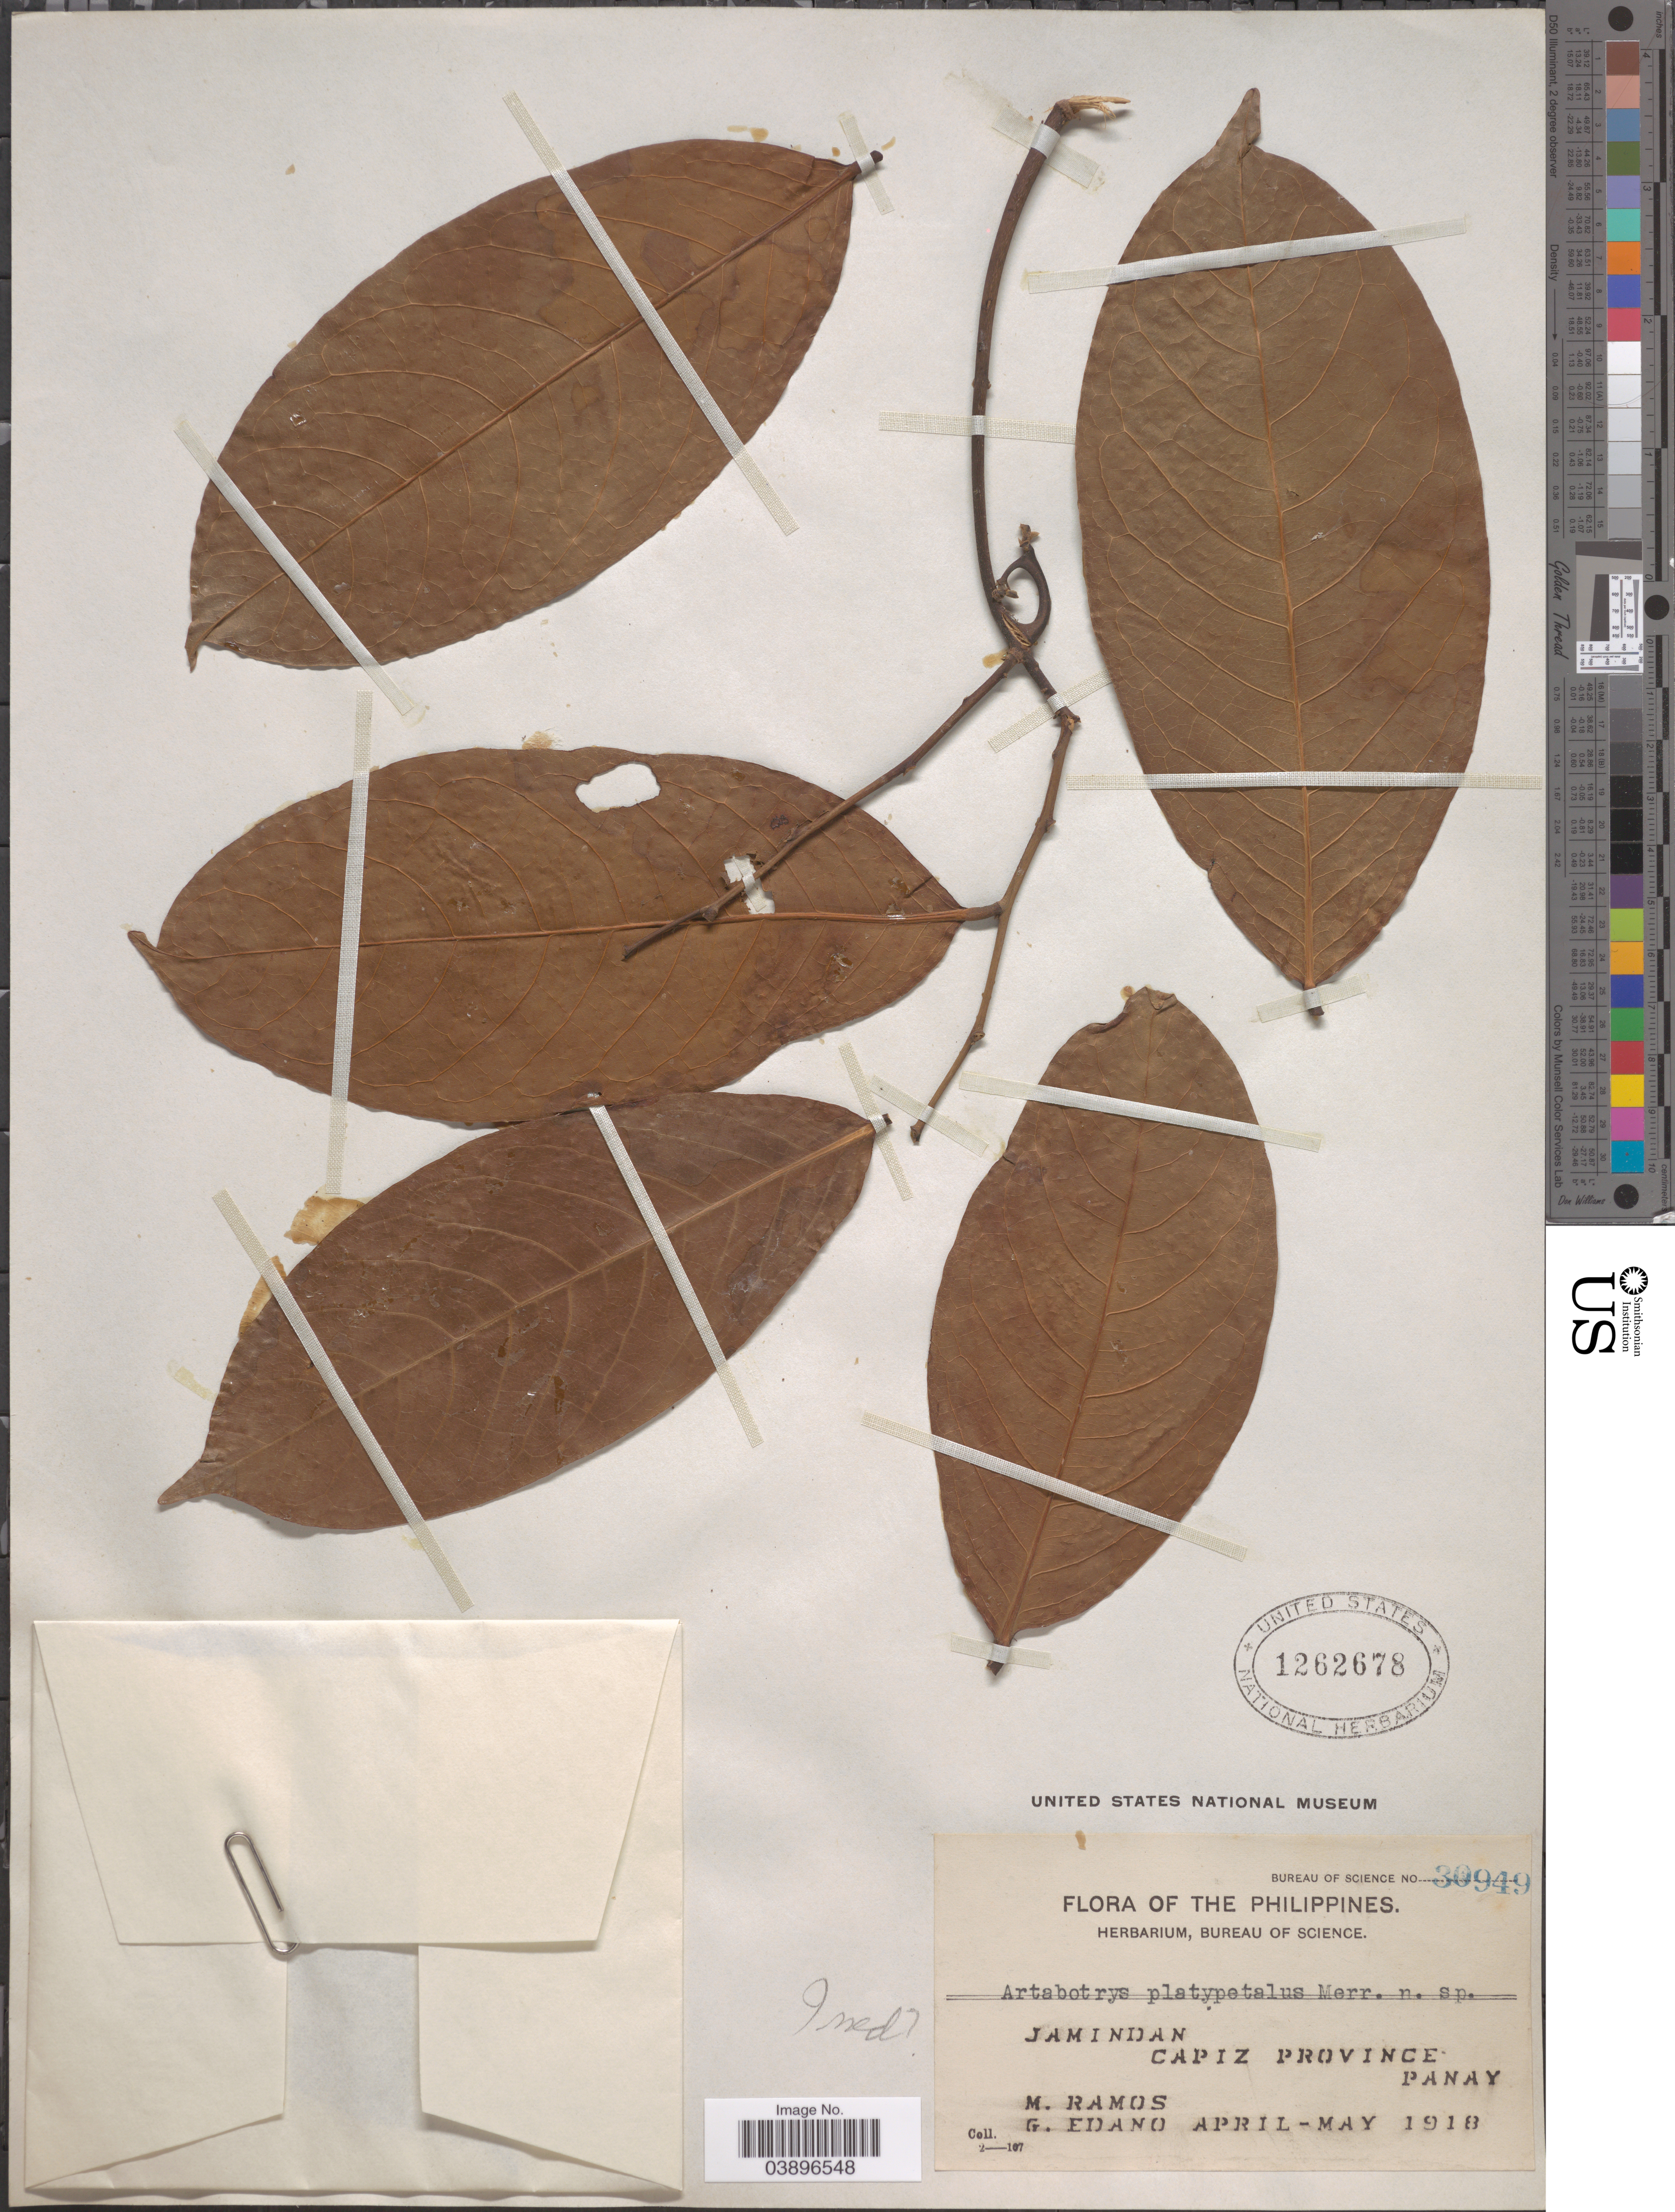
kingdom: Plantae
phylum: Tracheophyta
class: Magnoliopsida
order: Magnoliales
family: Annonaceae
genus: Artabotrys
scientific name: Artabotrys platypetalus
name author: Merr.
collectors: M. Ramos & G. Edaño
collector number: Bureau of Science 30949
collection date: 1918-04/1918-05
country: Philippines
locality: Jamindan, Capiz Province, Panay.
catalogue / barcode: US 1262678